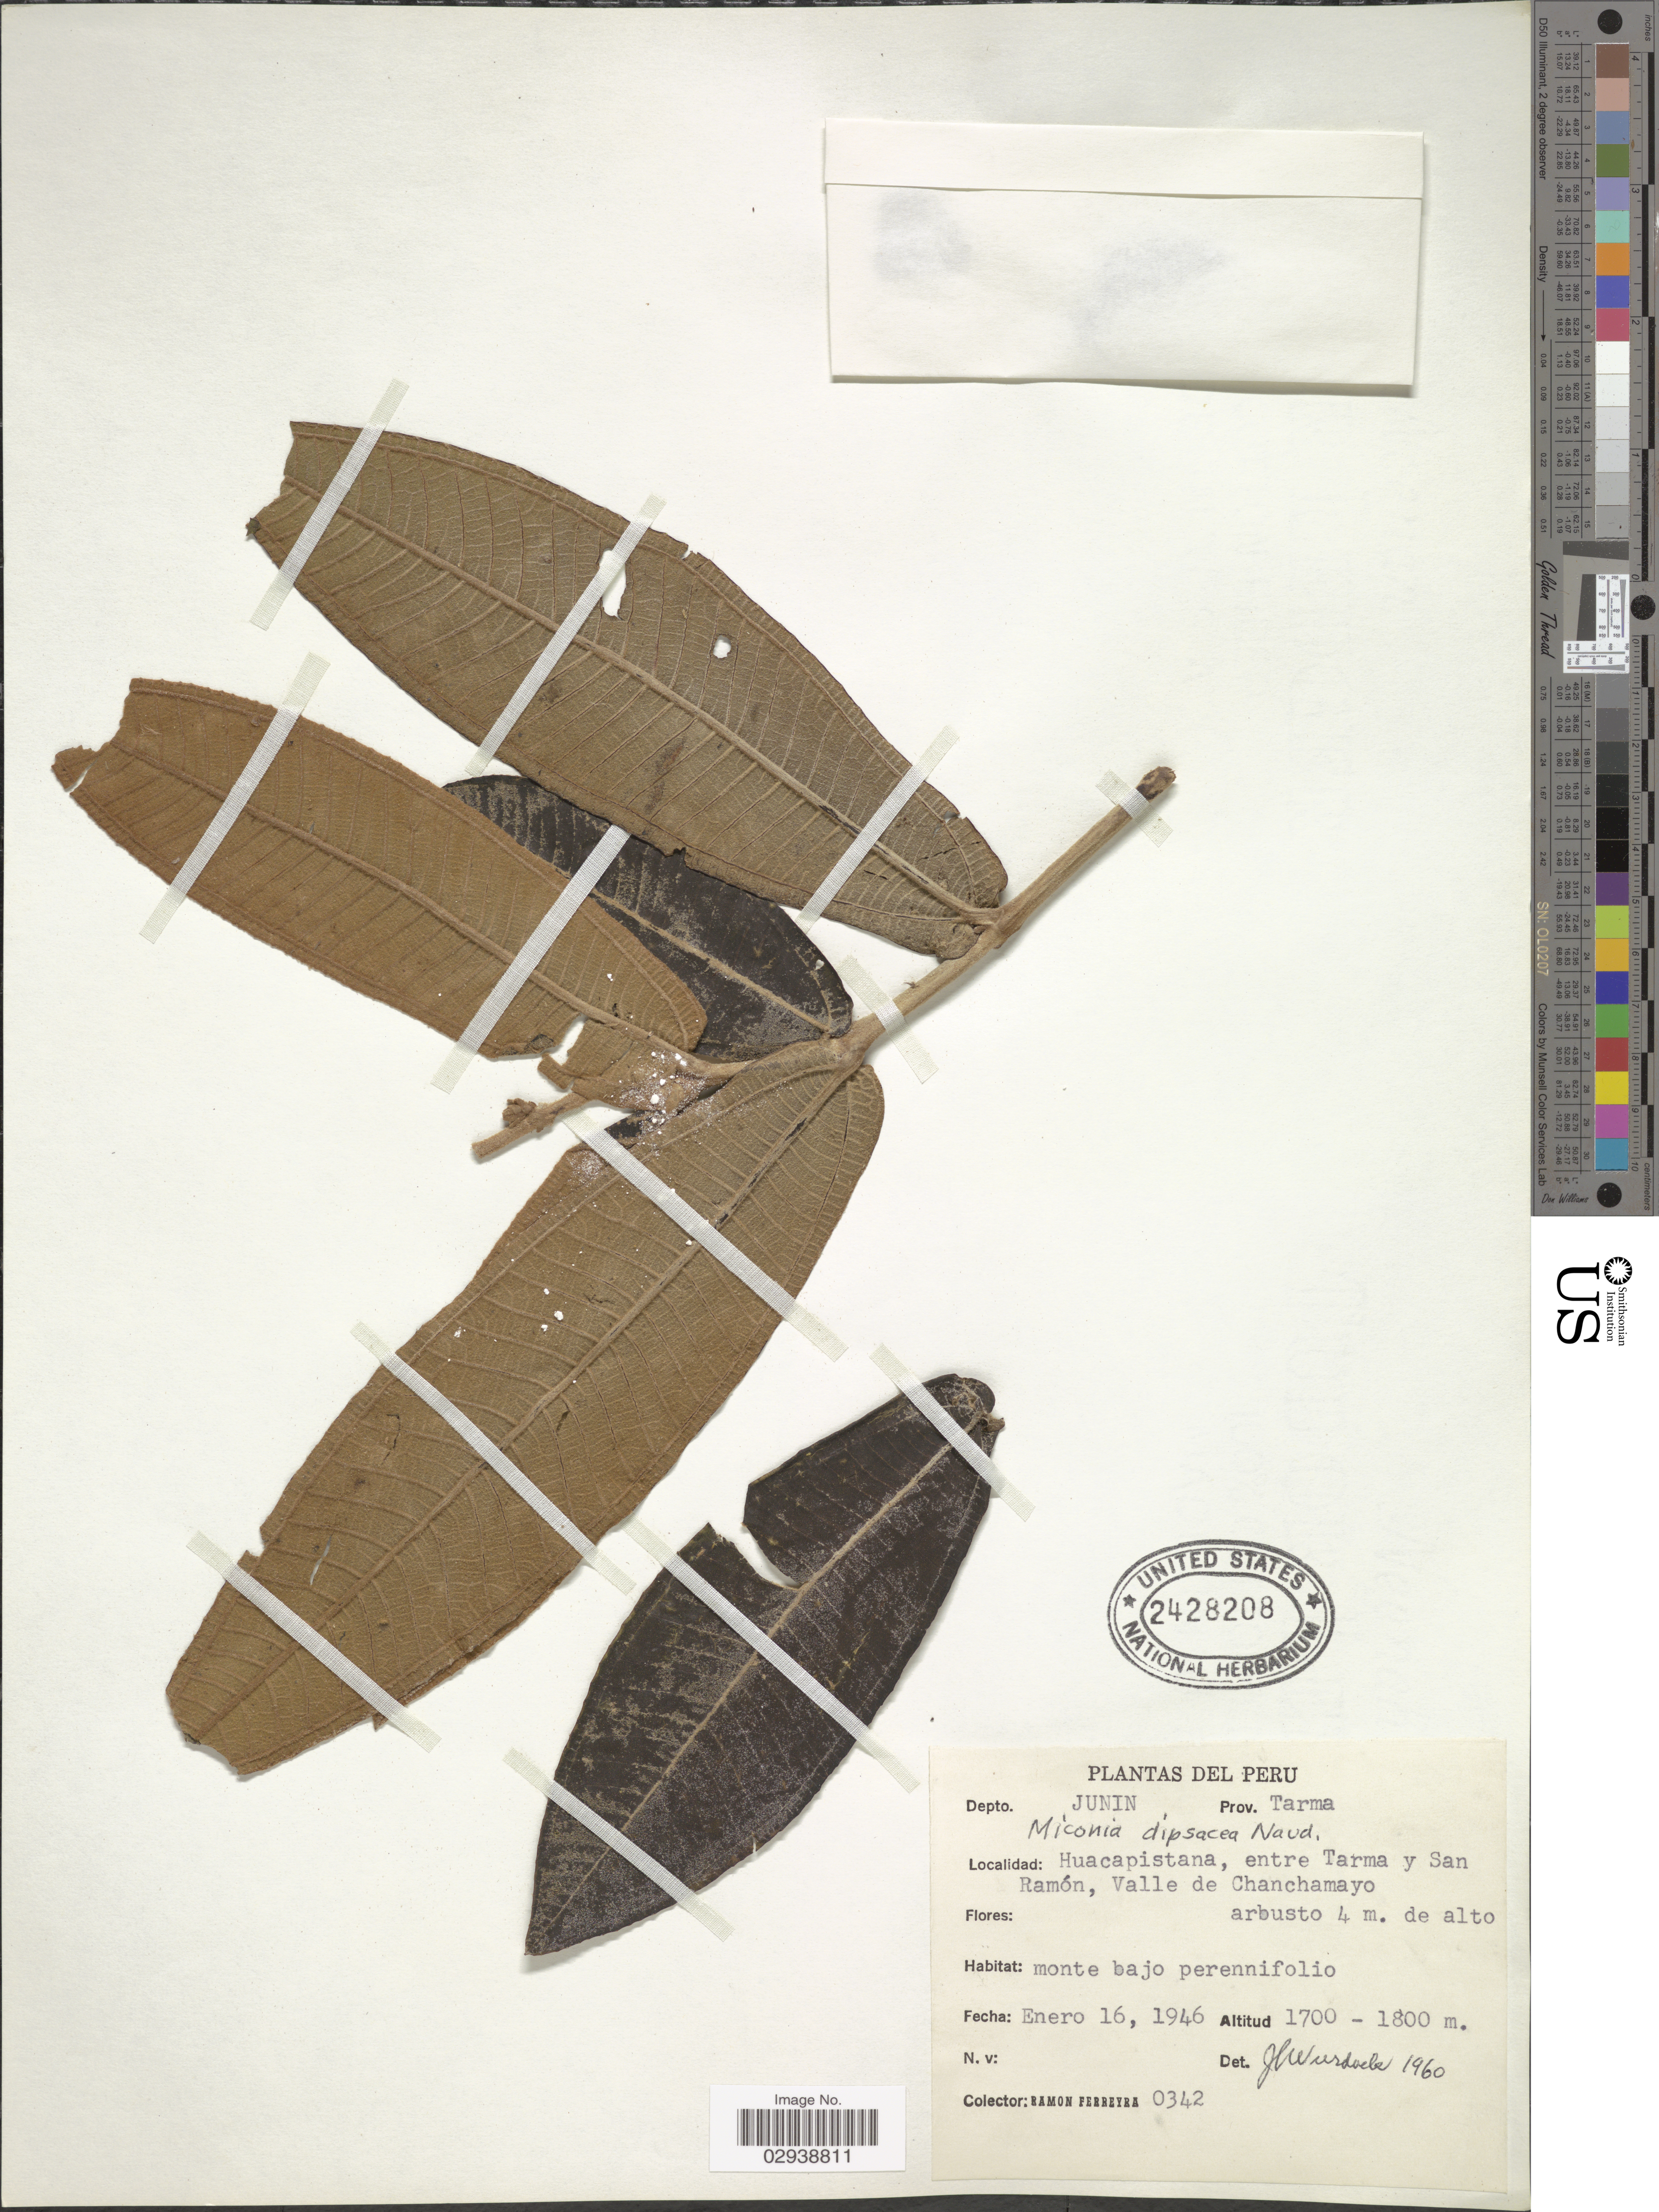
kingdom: Plantae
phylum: Tracheophyta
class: Magnoliopsida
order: Myrtales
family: Melastomataceae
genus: Miconia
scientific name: Miconia dipsacea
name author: Naudin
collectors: R. A. Ferreyra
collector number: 0342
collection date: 1946-01-16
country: Peru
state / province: Junín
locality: Depto. Junin, Prov. Tarma, Huacapistana, entre Tarma y San Ramón, Valle de Chanchamayo.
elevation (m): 1700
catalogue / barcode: US 2428208